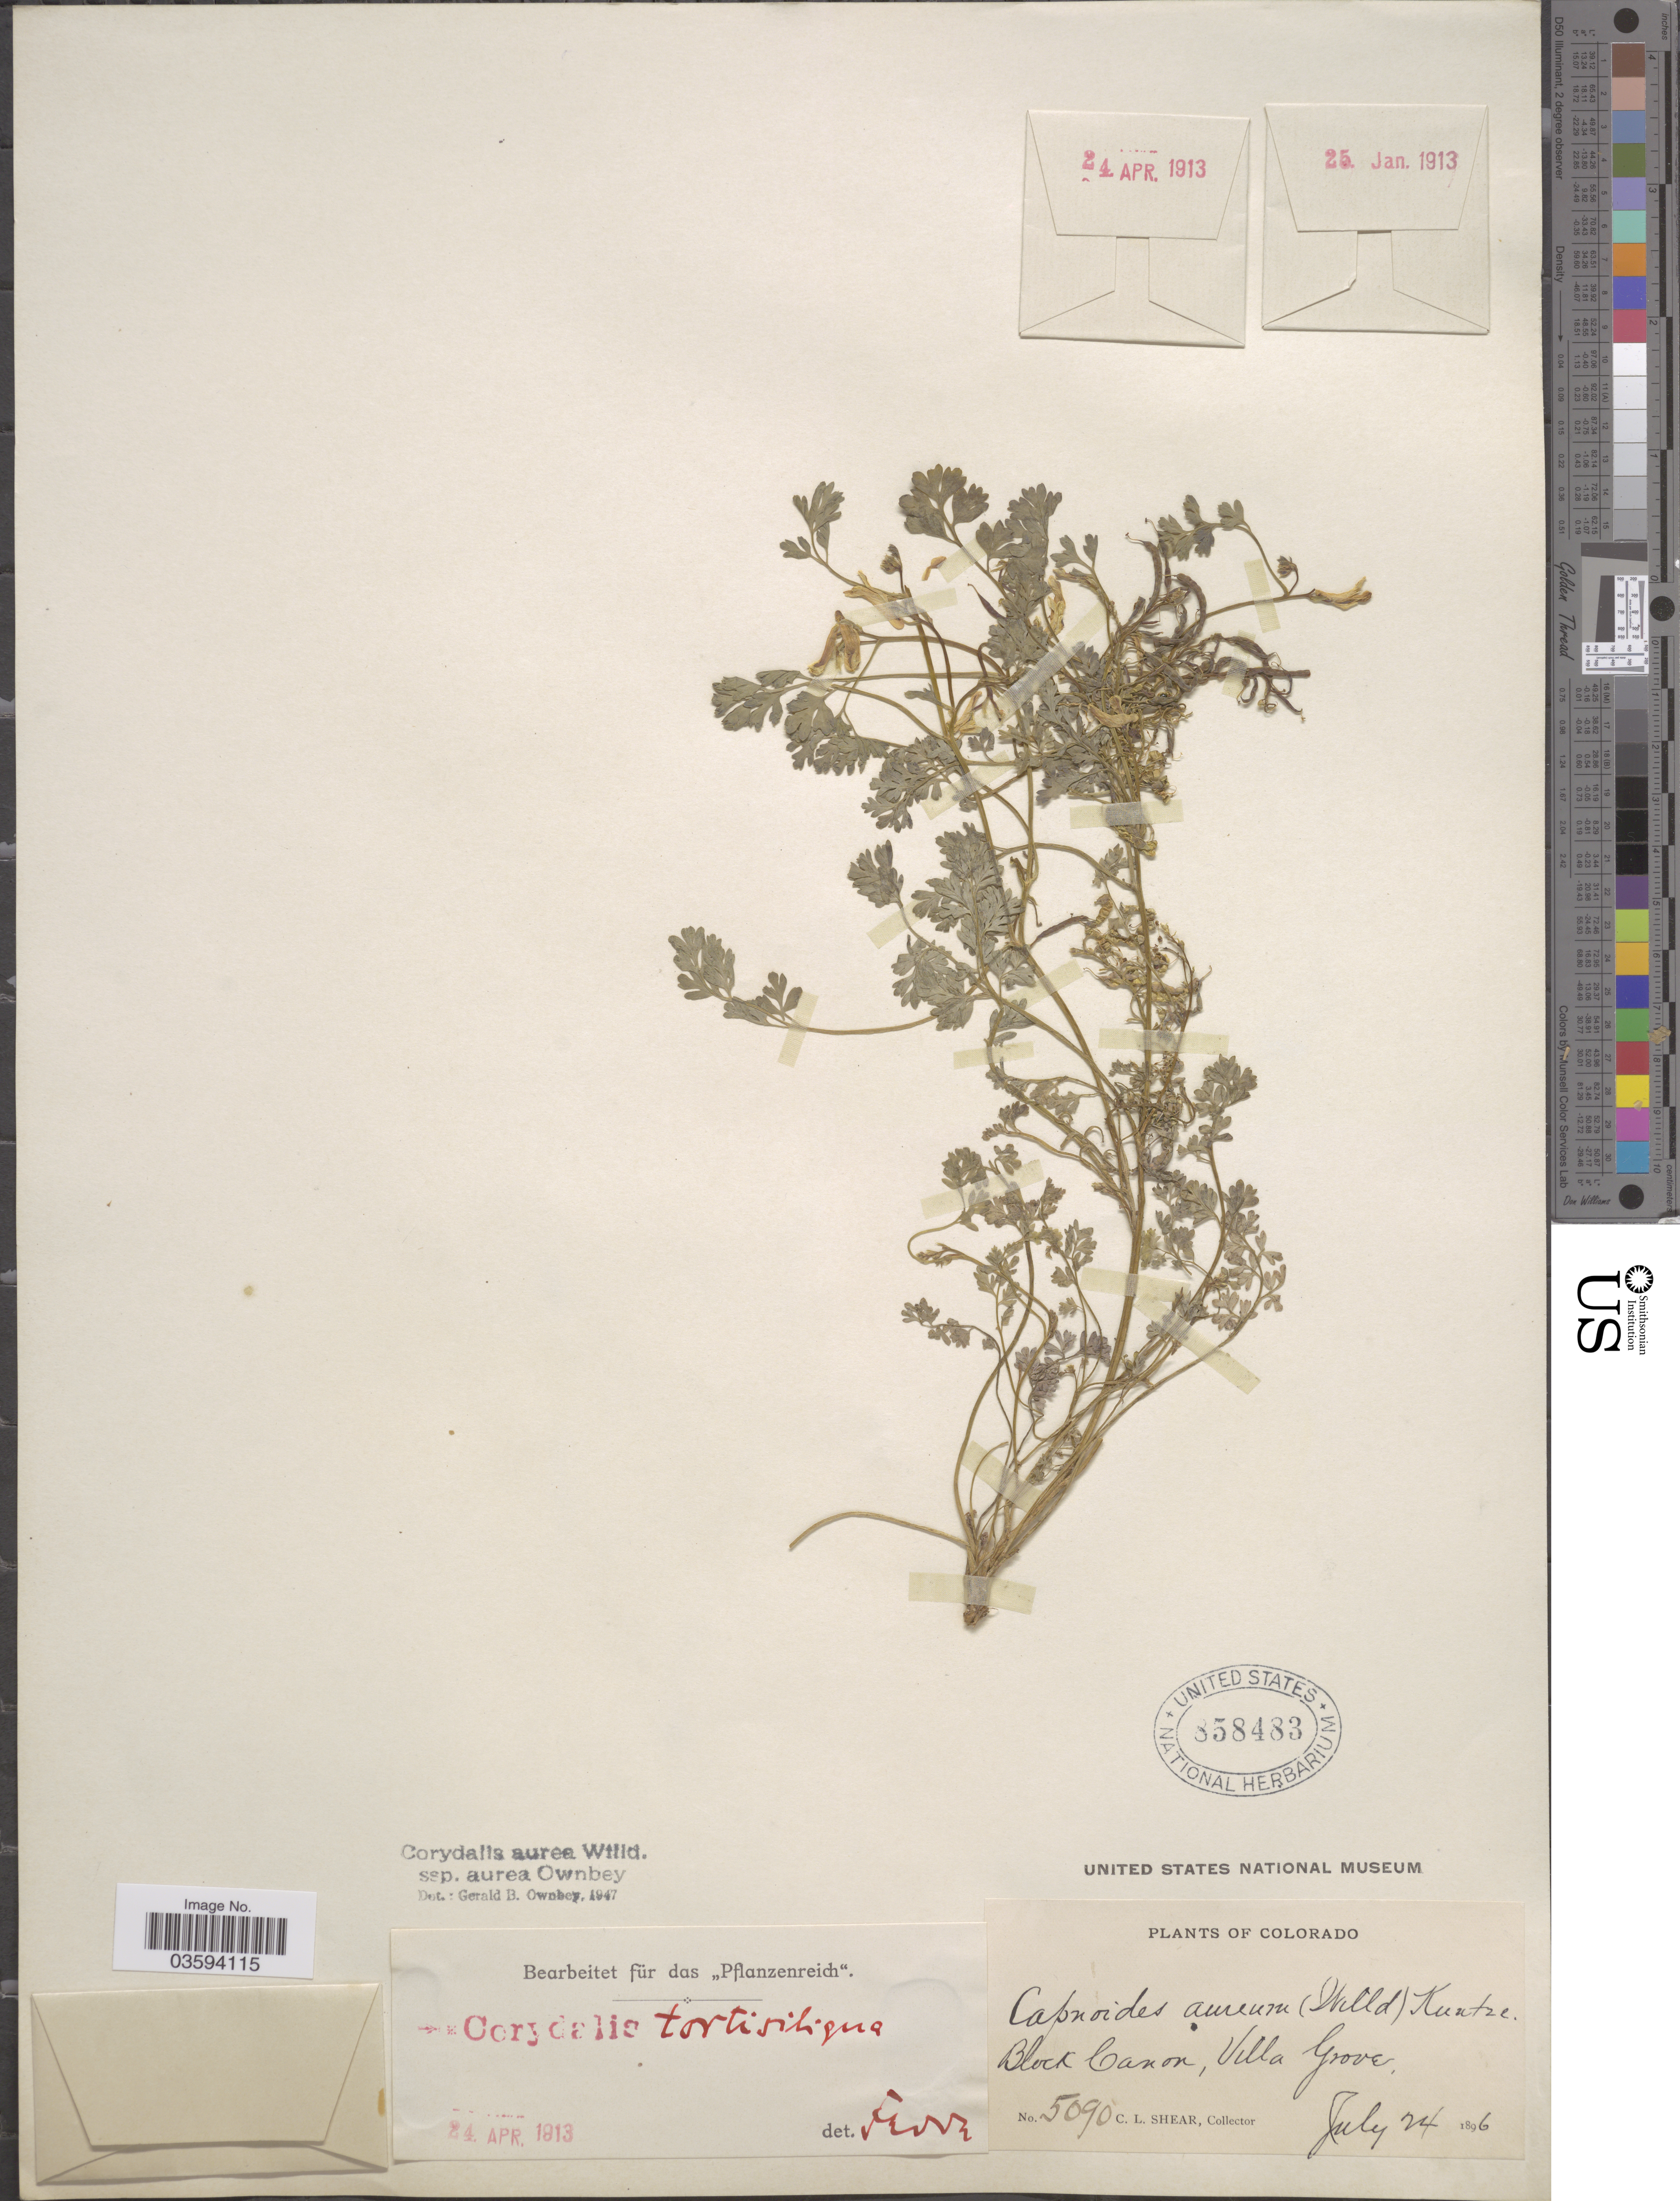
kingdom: Plantae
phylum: Tracheophyta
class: Magnoliopsida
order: Ranunculales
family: Papaveraceae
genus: Corydalis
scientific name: Corydalis aurea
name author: Willd.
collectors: C. L. Shear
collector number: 5090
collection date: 1896-07-24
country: United States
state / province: Colorado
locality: Block Canon, Villa Grove.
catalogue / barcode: US 858483